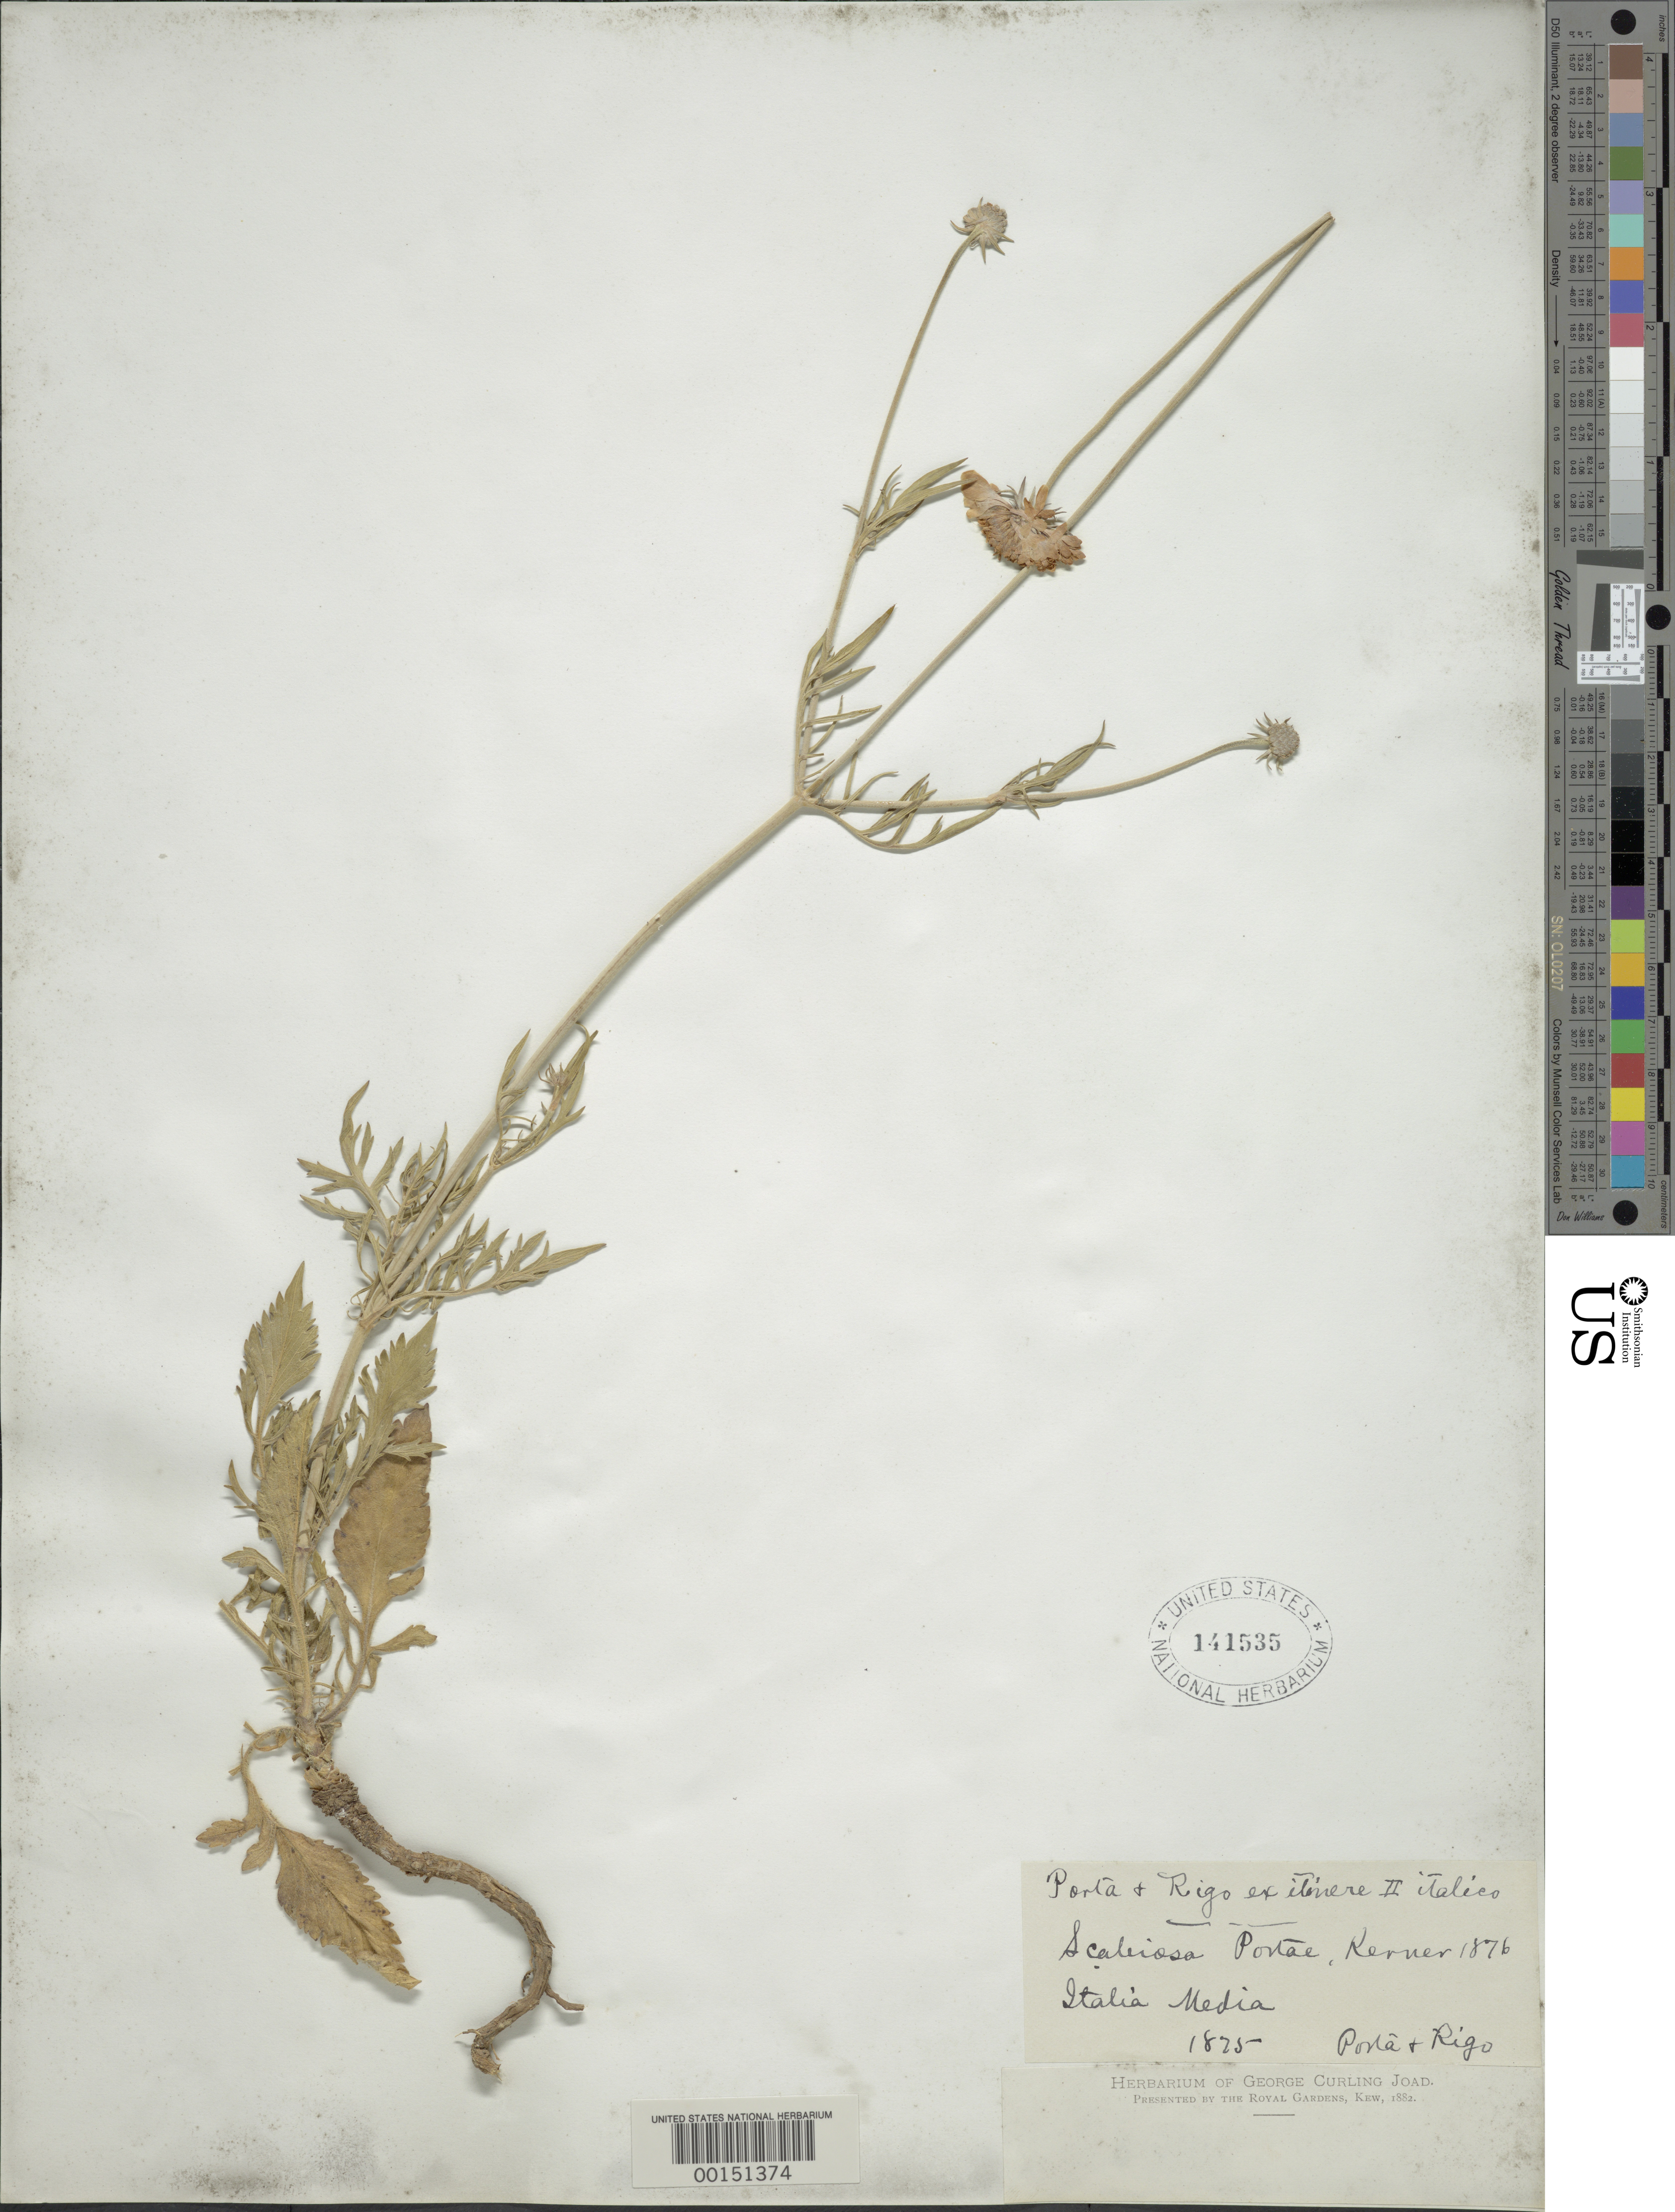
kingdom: Plantae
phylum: Tracheophyta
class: Magnoliopsida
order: Dipsacales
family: Caprifoliaceae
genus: Scabiosa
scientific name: Scabiosa portae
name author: Kerner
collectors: -- Porta & G. Rigo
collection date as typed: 1875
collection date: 1875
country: Italy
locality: Media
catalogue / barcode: US 141535